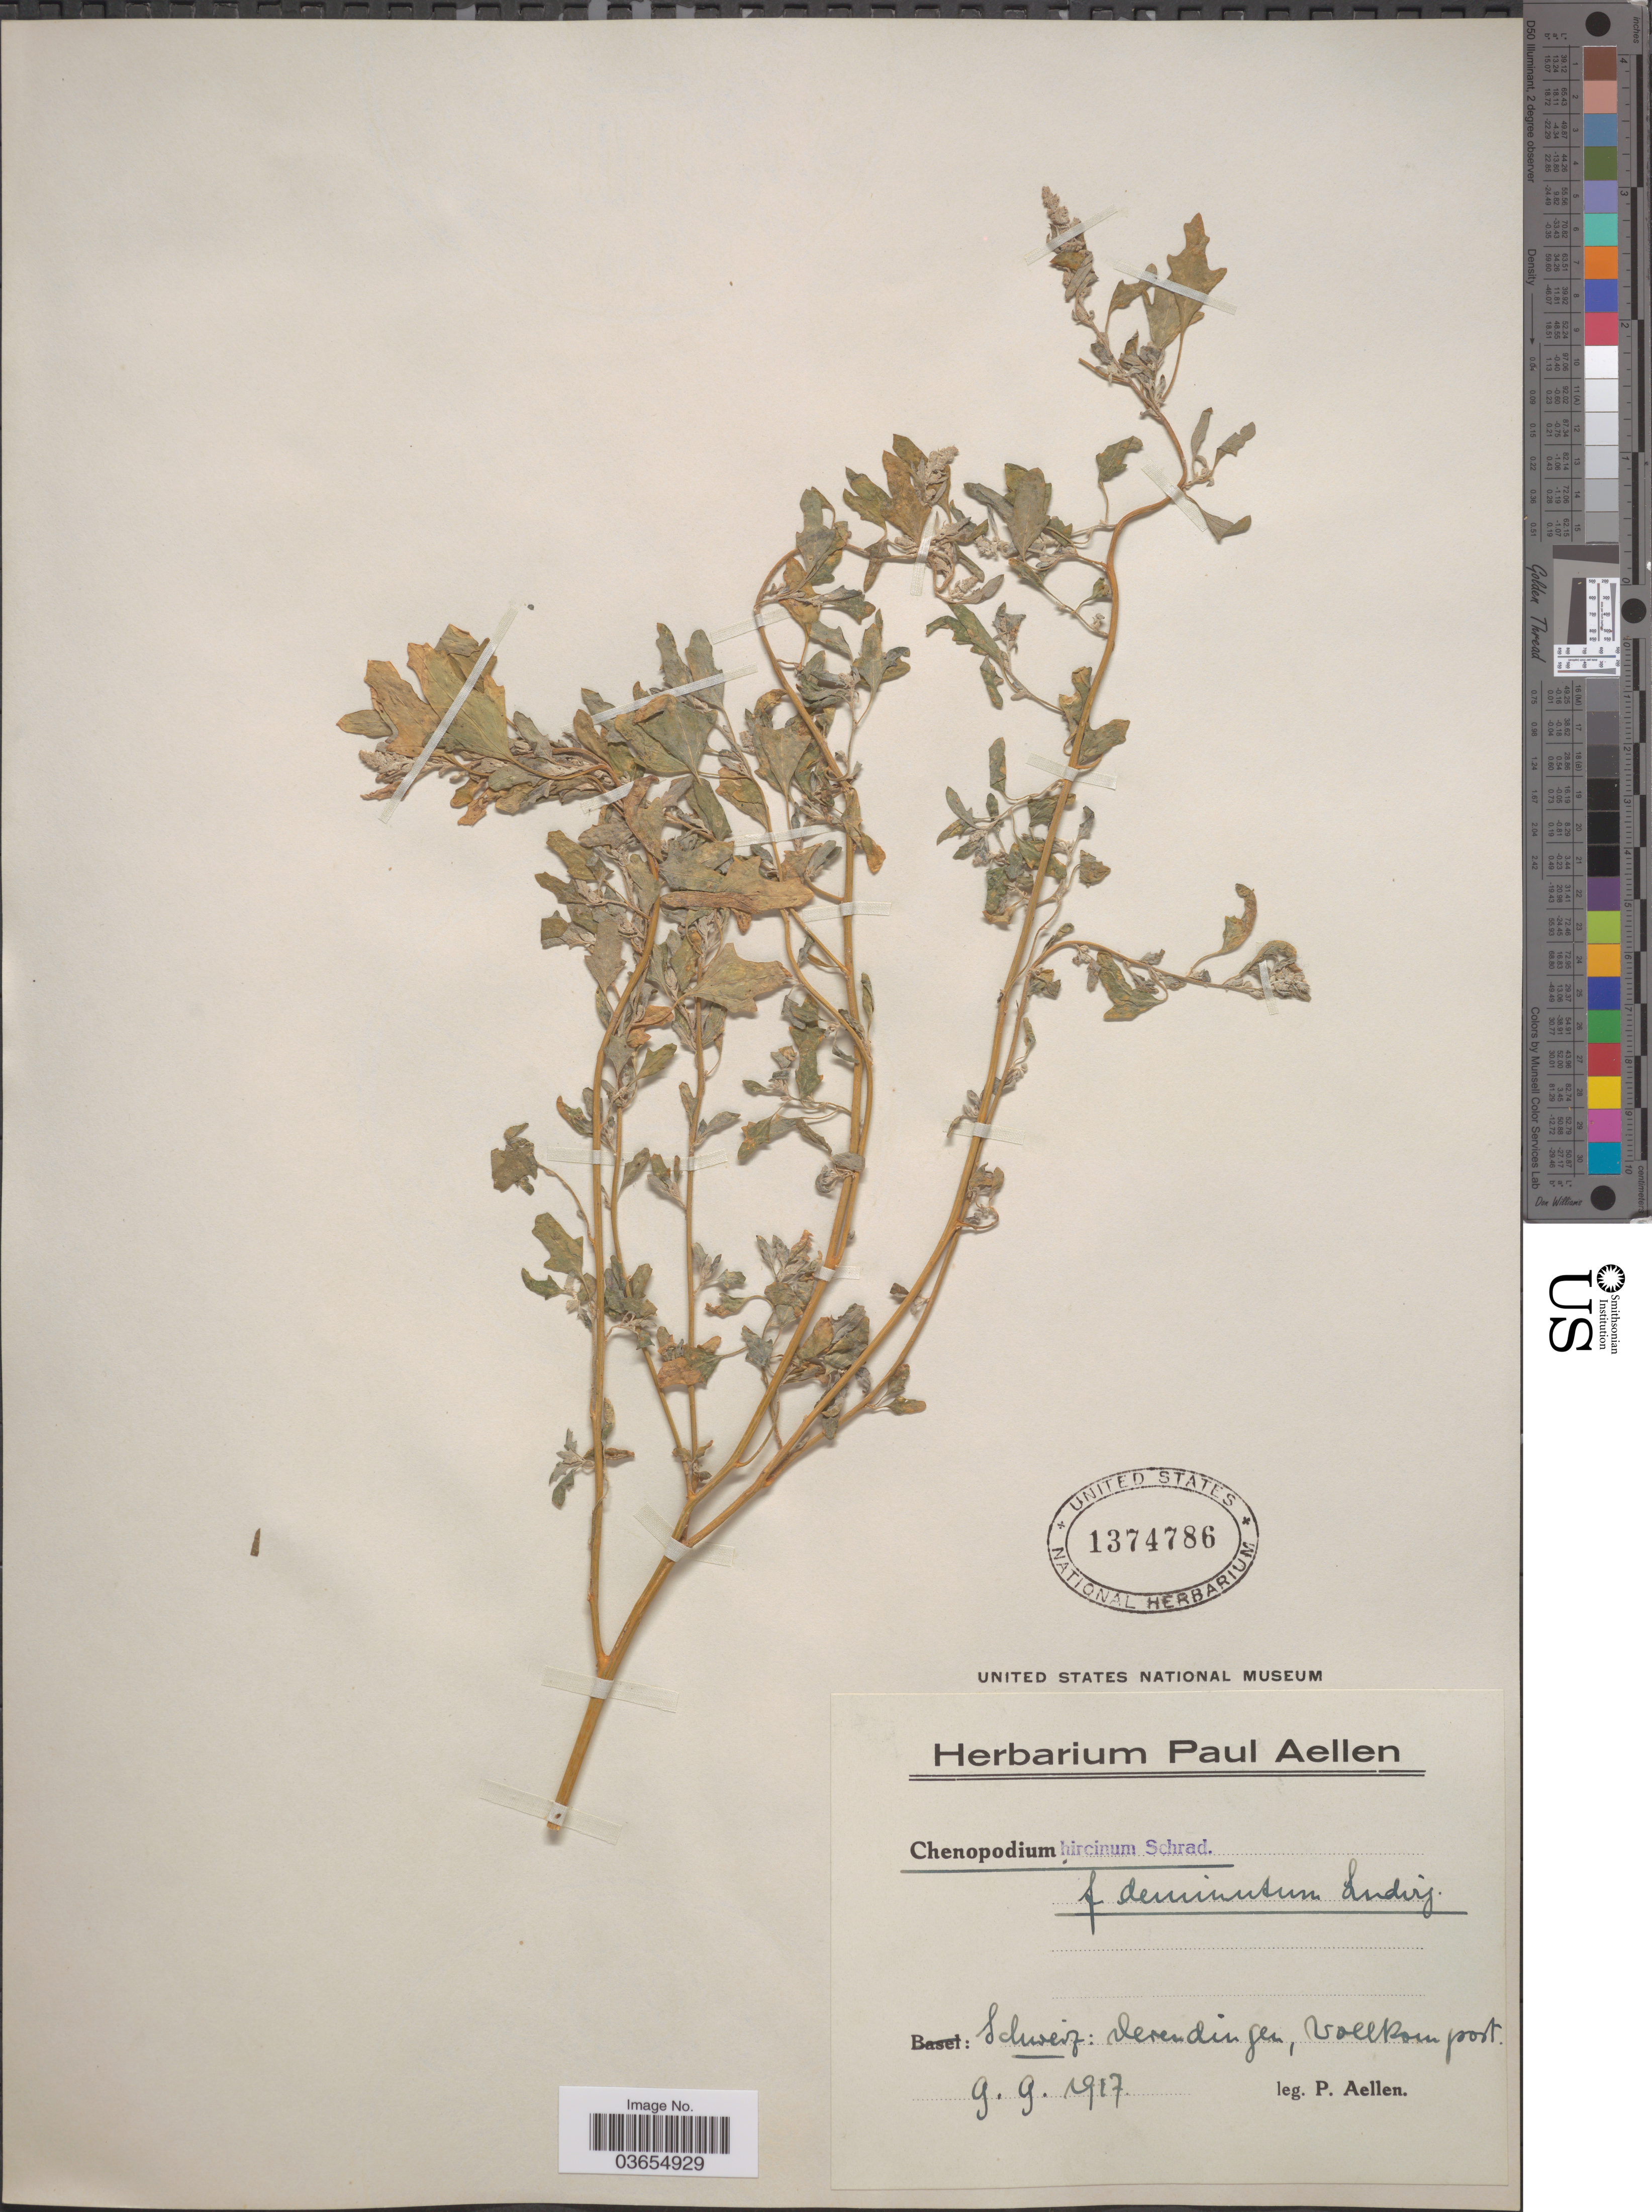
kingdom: Plantae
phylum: Tracheophyta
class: Magnoliopsida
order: Caryophyllales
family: Amaranthaceae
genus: Chenopodium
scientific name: Chenopodium hircinum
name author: Schrad.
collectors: P. Aellen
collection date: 1917-09-09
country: Switzerland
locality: Schweiz: Derendingen, Wollkompost.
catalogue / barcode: US 1374786